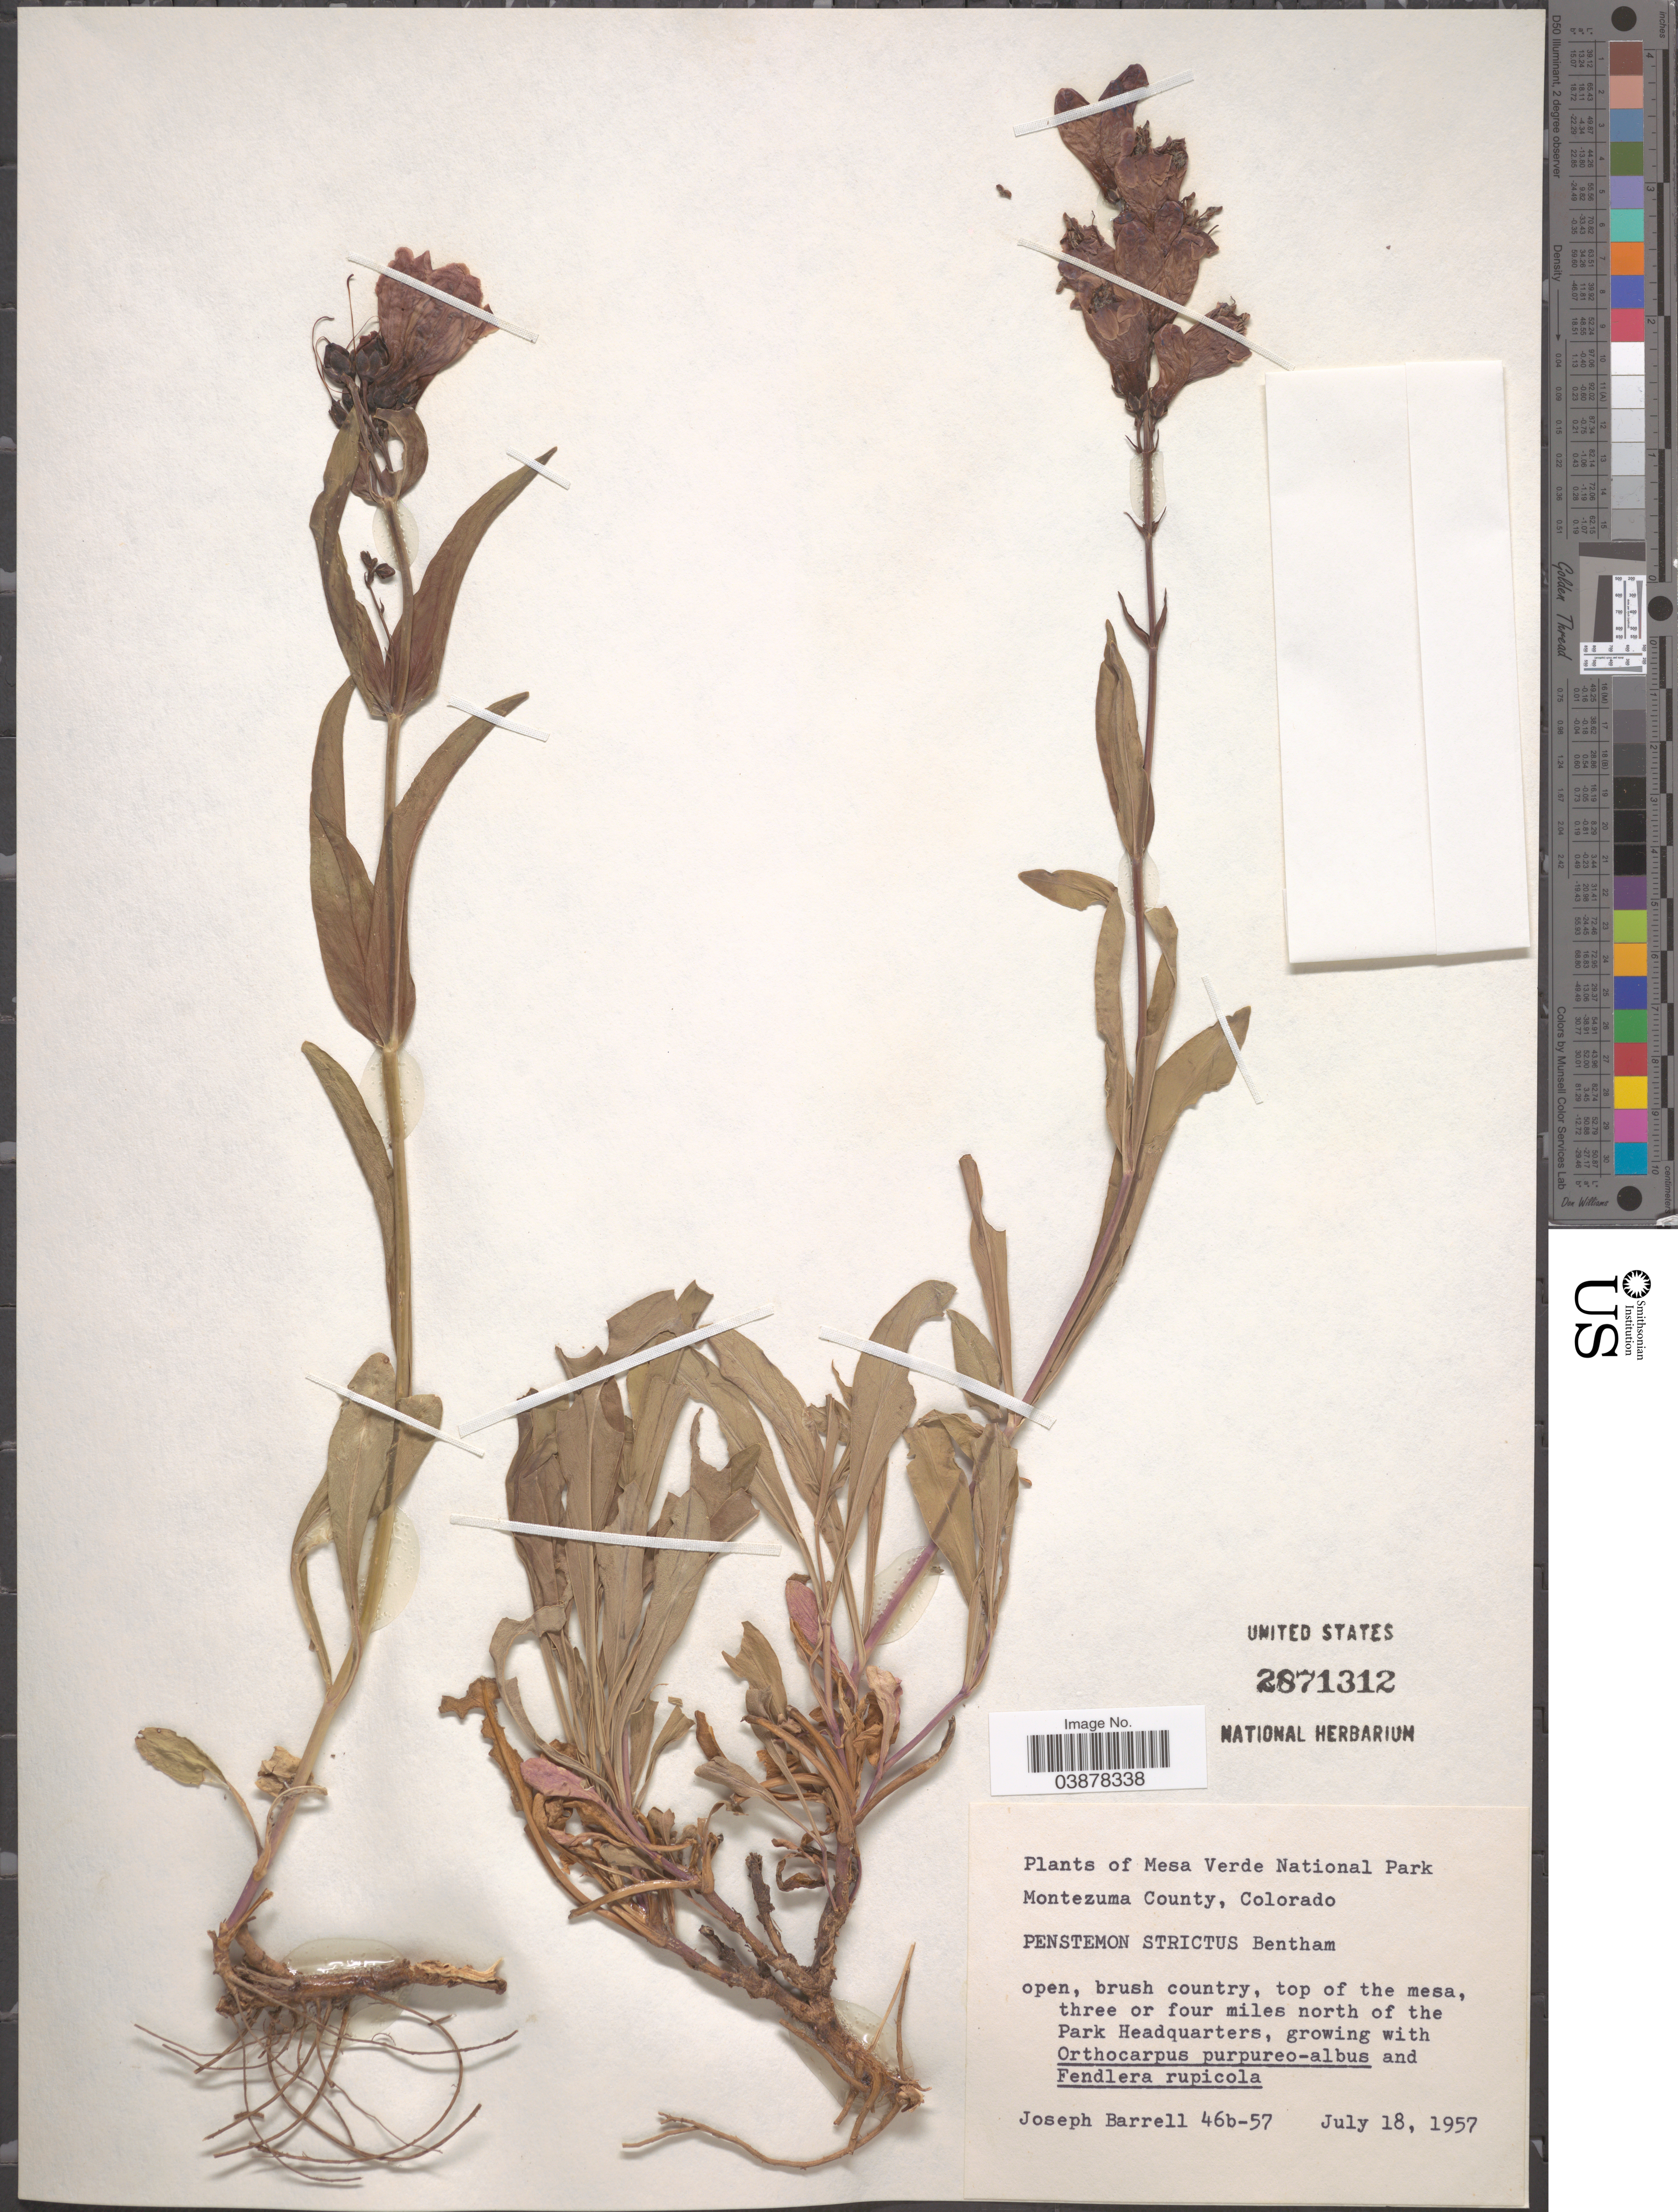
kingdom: Plantae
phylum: Tracheophyta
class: Magnoliopsida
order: Lamiales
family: Plantaginaceae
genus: Penstemon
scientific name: Penstemon strictus subsp. strictus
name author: Benth.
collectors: J. Barrell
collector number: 46b-57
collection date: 1957-07-18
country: United States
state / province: Colorado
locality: Mesa Verde National Park. Montezuma County. Open, brush country, top of the mesa, three or four miles north of the Park Headquarters.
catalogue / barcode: US 2871312